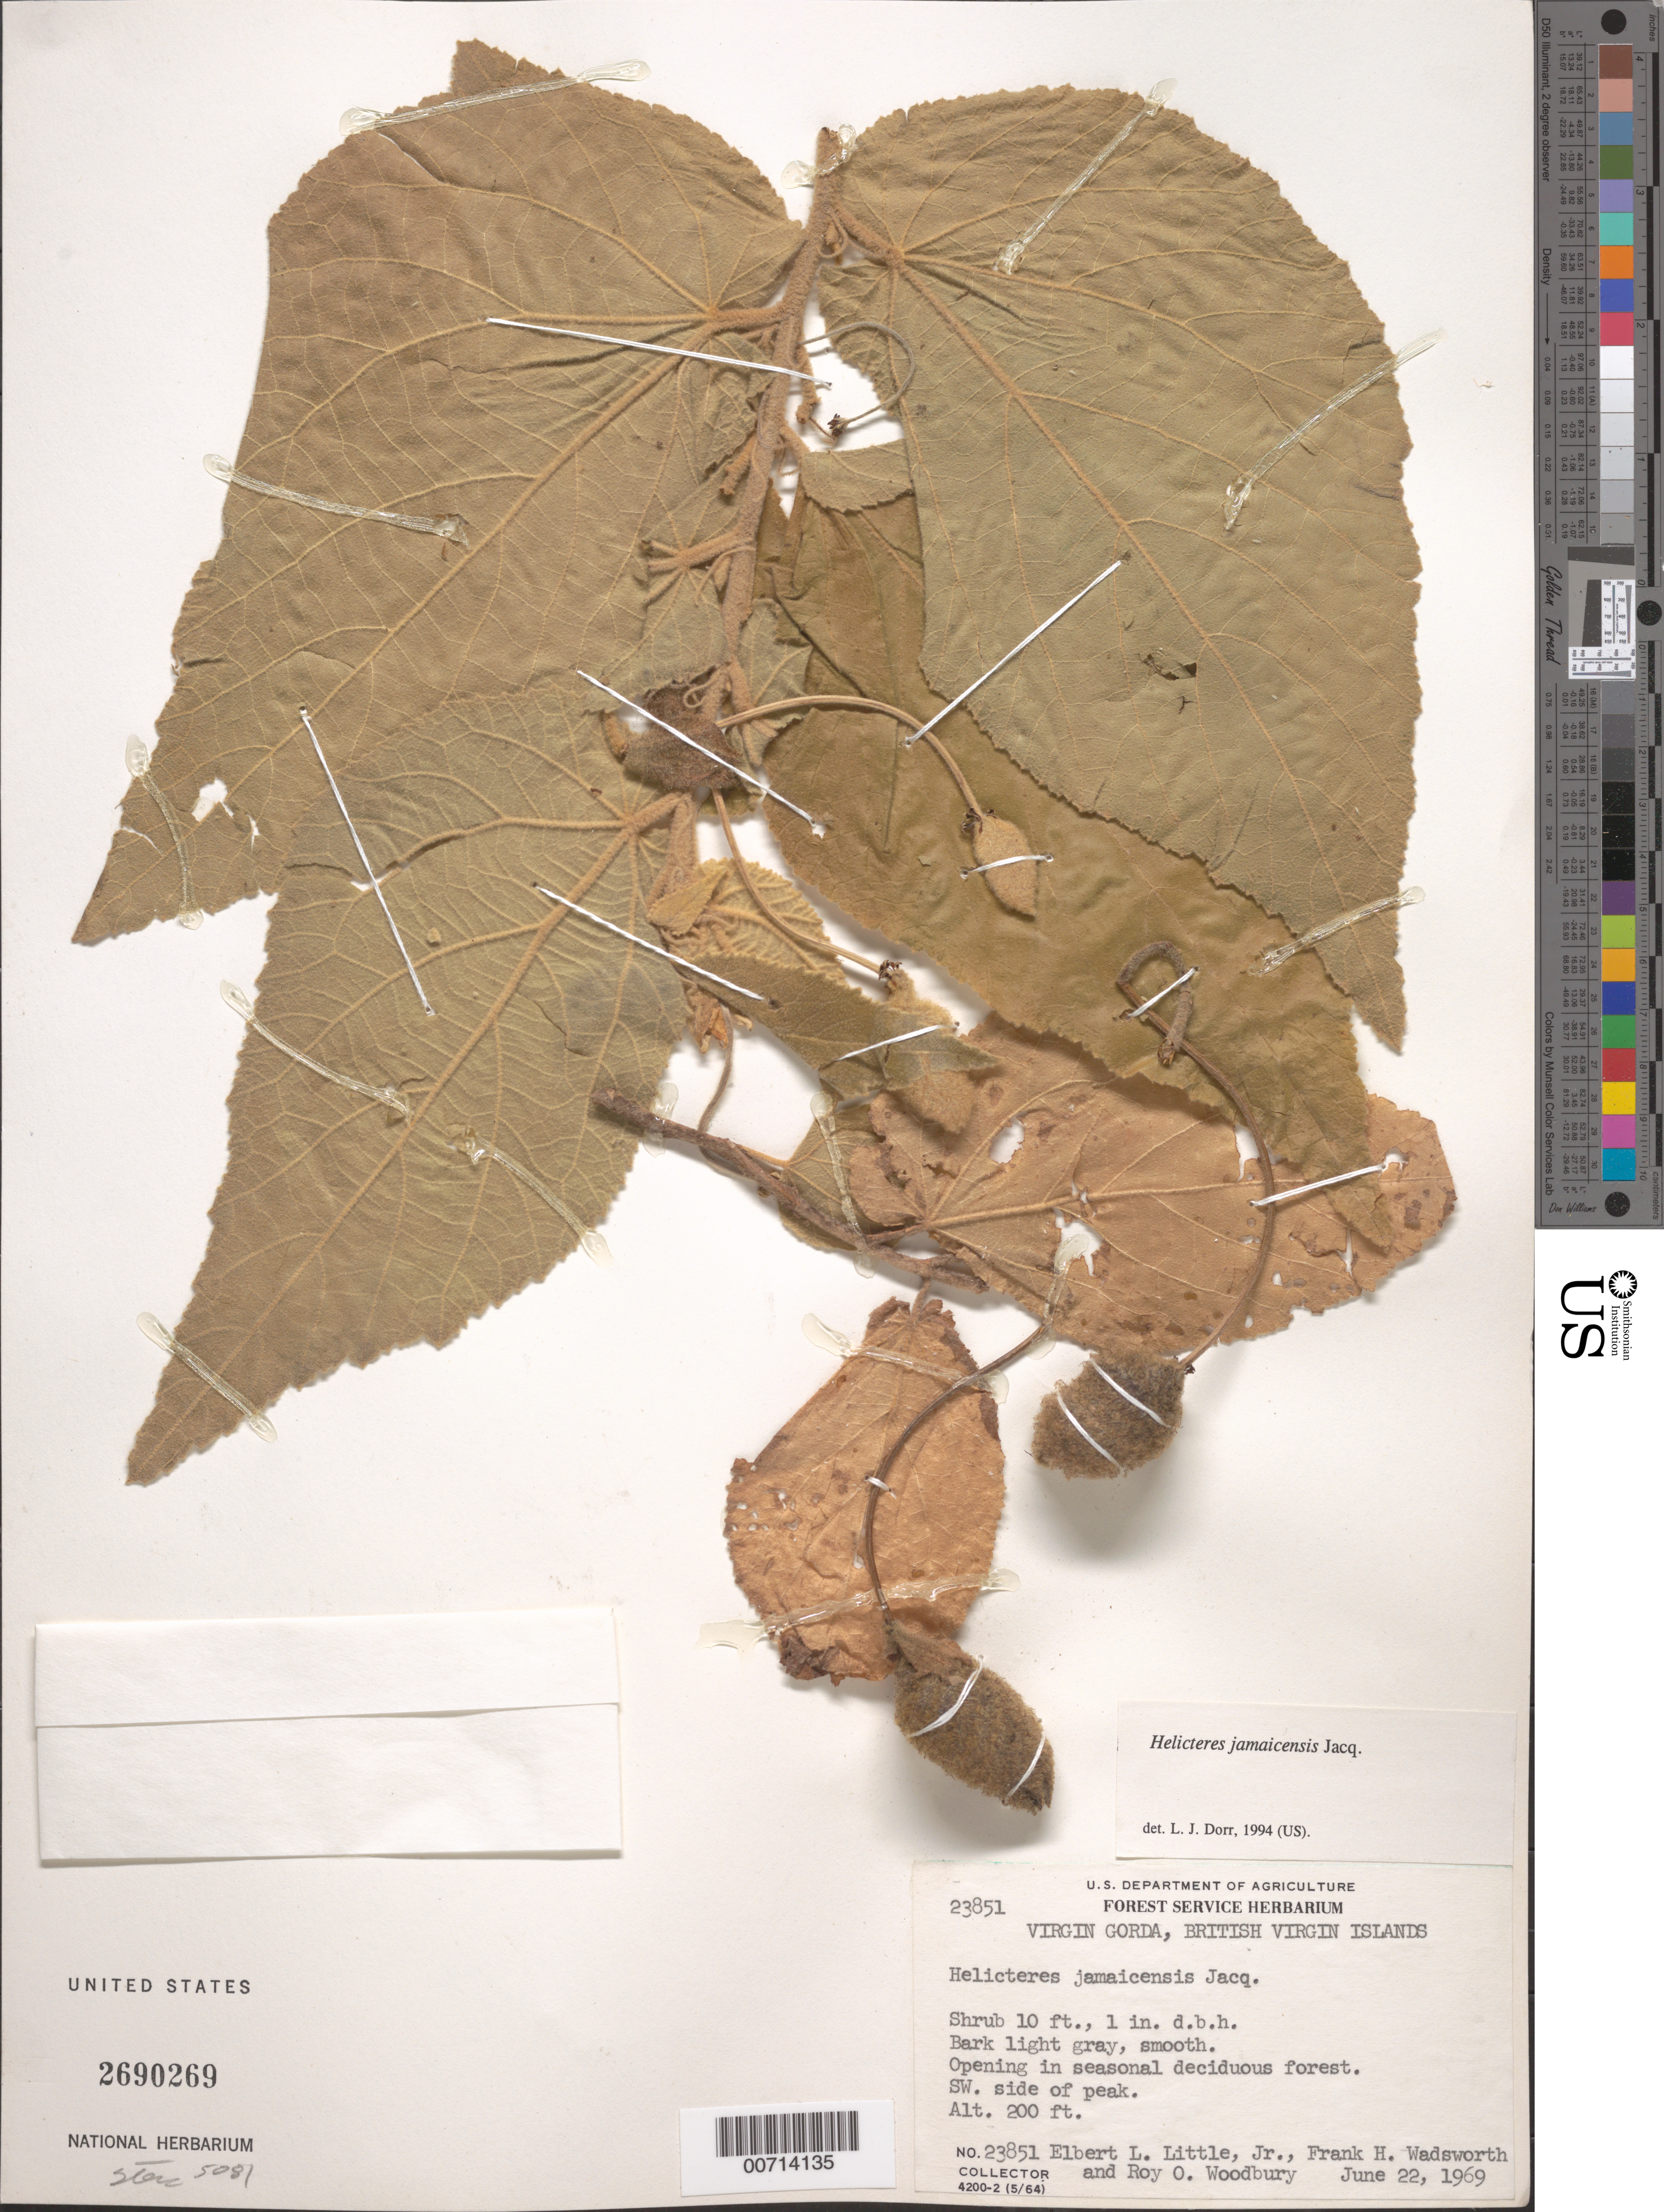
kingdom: Plantae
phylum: Tracheophyta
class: Magnoliopsida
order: Malvales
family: Malvaceae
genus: Helicteres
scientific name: Helicteres jamaicensis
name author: Jacq.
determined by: Dorr, L. J., (BOT), Smithsonian Institution - National Museum of Natural History (UNITED STATES)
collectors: E. L. Little, F. Wadsworth & R. O. Woodbury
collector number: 23851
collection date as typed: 22 Jun 1969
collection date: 1969-06-22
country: British Virgin Islands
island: Virgin Gorda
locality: SW side of peak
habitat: Opening in seasonal deciduous forest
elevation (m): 61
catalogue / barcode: US 2690269